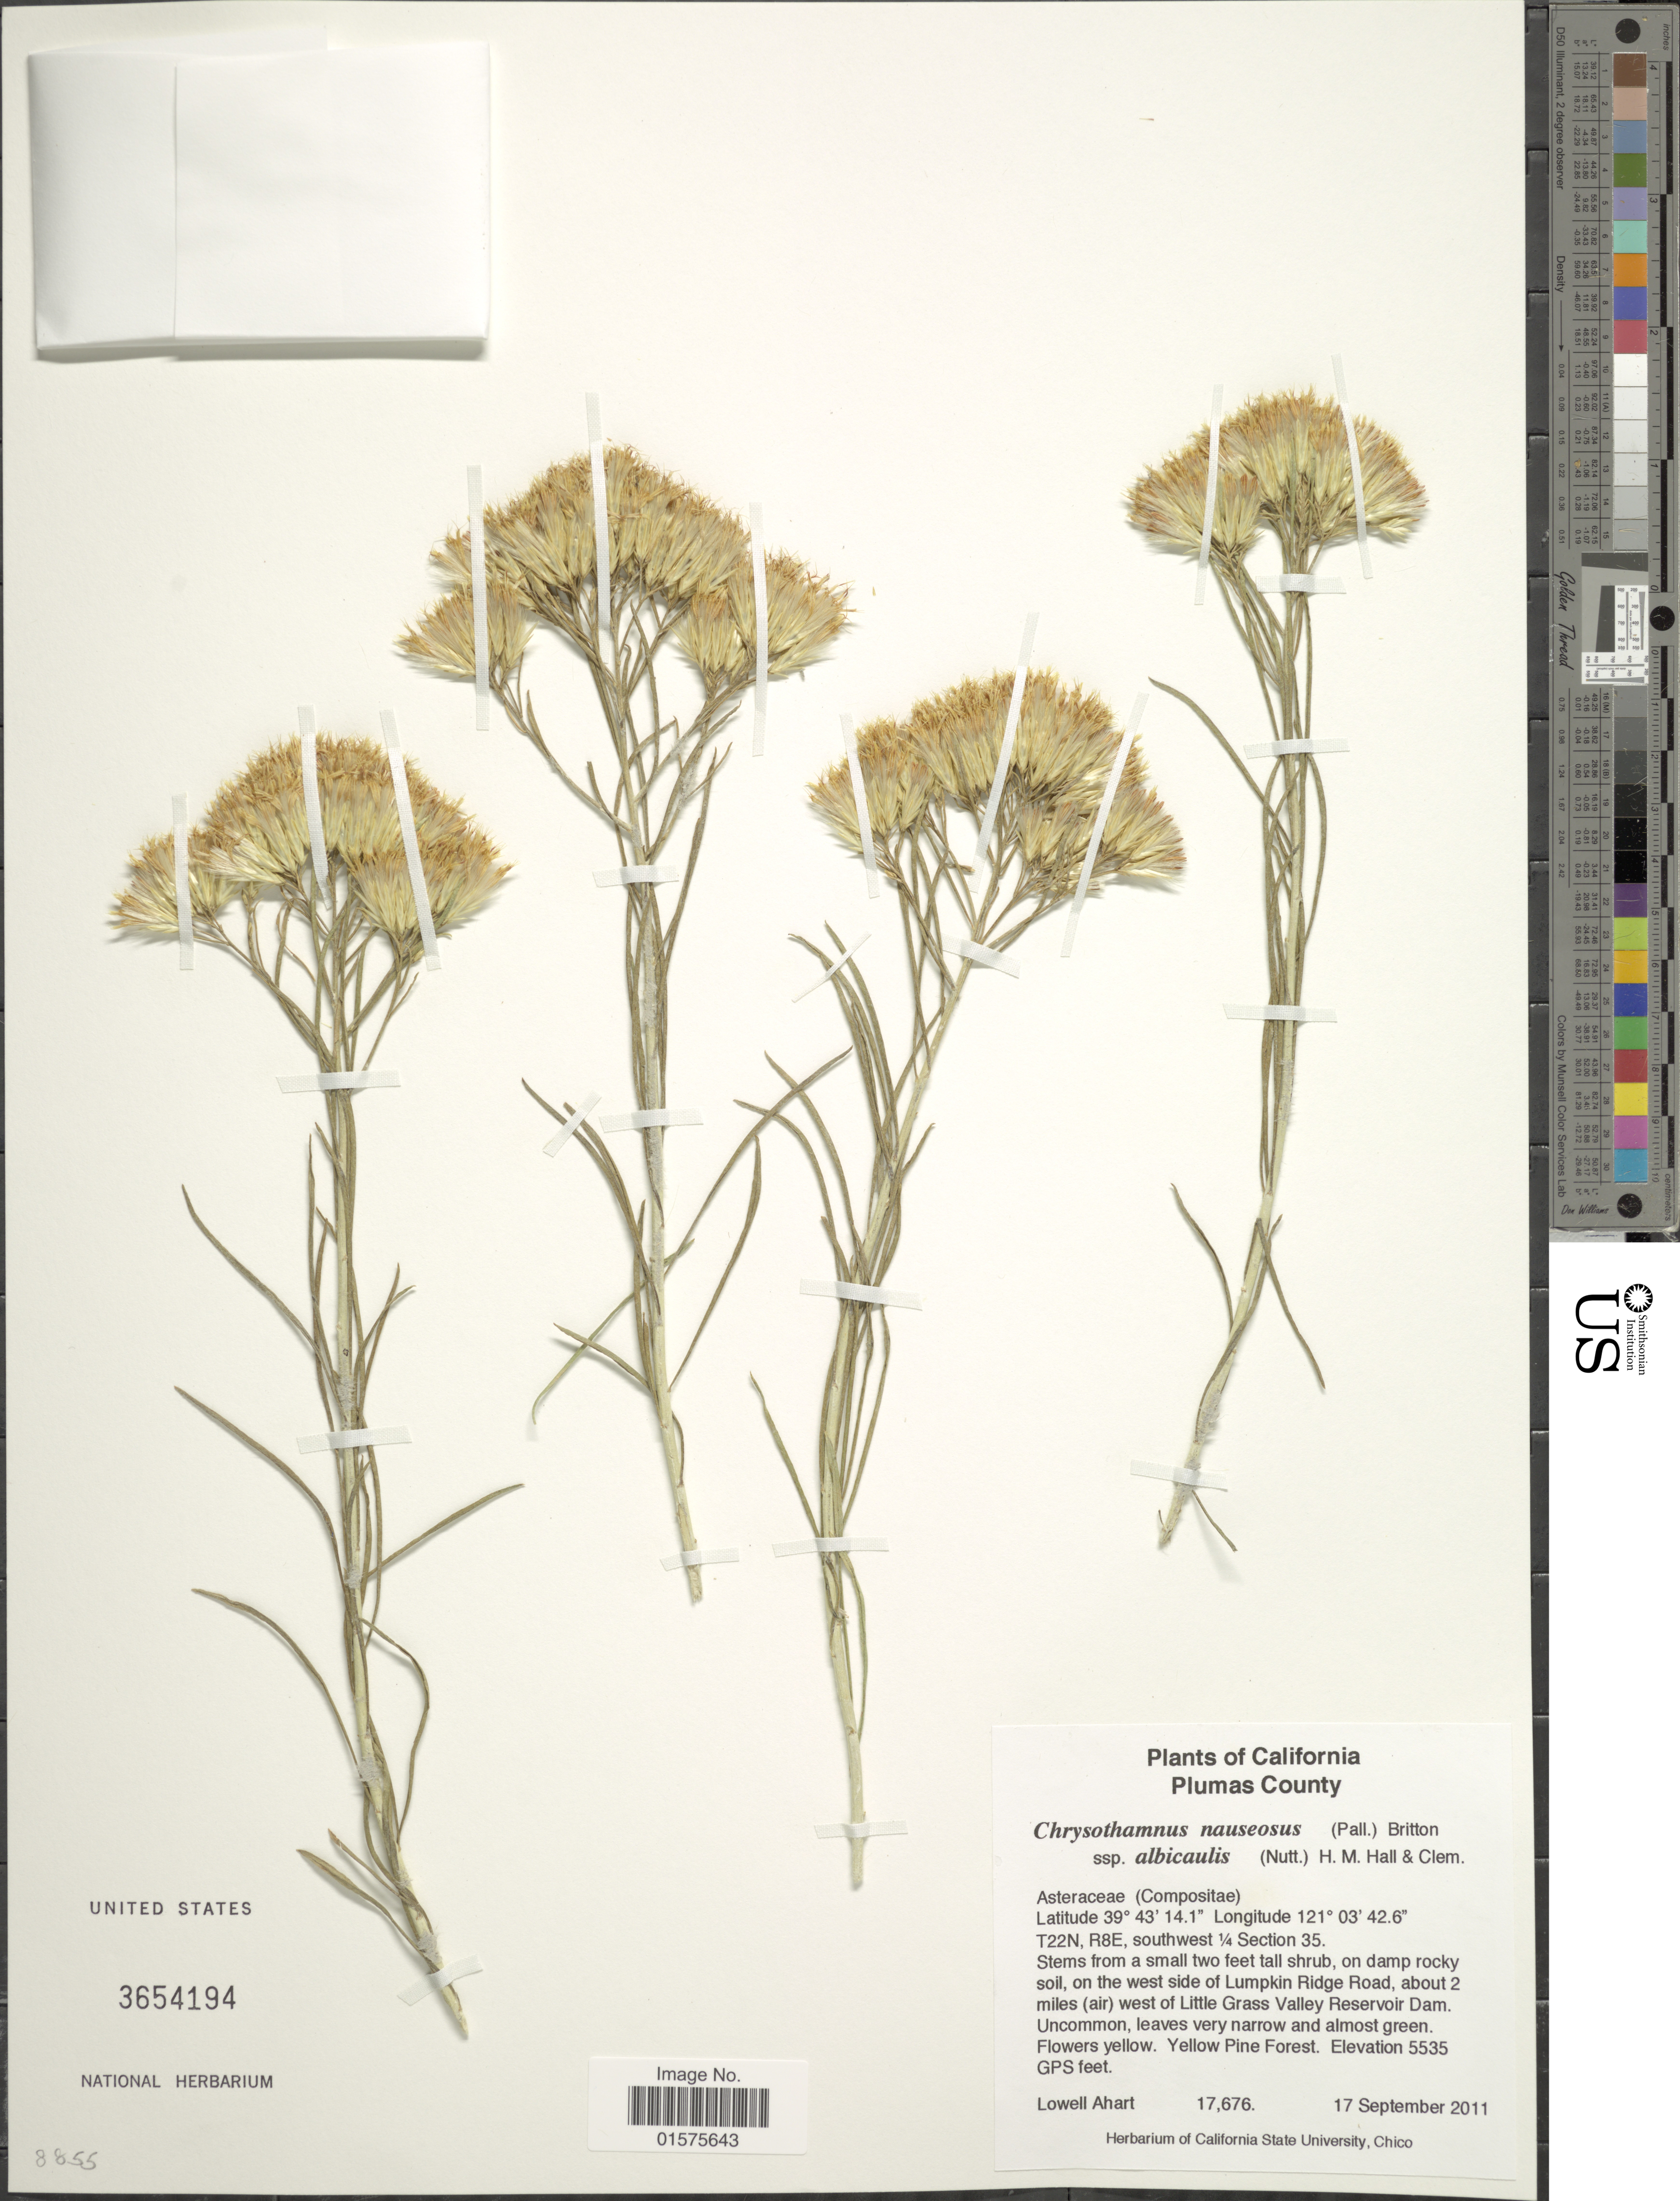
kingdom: Plantae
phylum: Tracheophyta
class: Magnoliopsida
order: Asterales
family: Asteraceae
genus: Ericameria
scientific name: Ericameria nauseosa var. bernardina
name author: (H.M. Hall) G.L. Nesom & G.I. Baird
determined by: Urbatsch, Lowell E., Curator (LSU), Louisiana State University (UNITED STATES)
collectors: L. Ahart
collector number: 17676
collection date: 2011-09-17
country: United States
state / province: California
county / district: Plumas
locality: Plumas County. T22N, R8E, southwest ¼ Section 35. on the west side of Lumpkin Ridge Road, about 2 miles (air) west of Little Grass Valley Reservoir Dam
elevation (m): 1687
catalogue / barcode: US 3654194